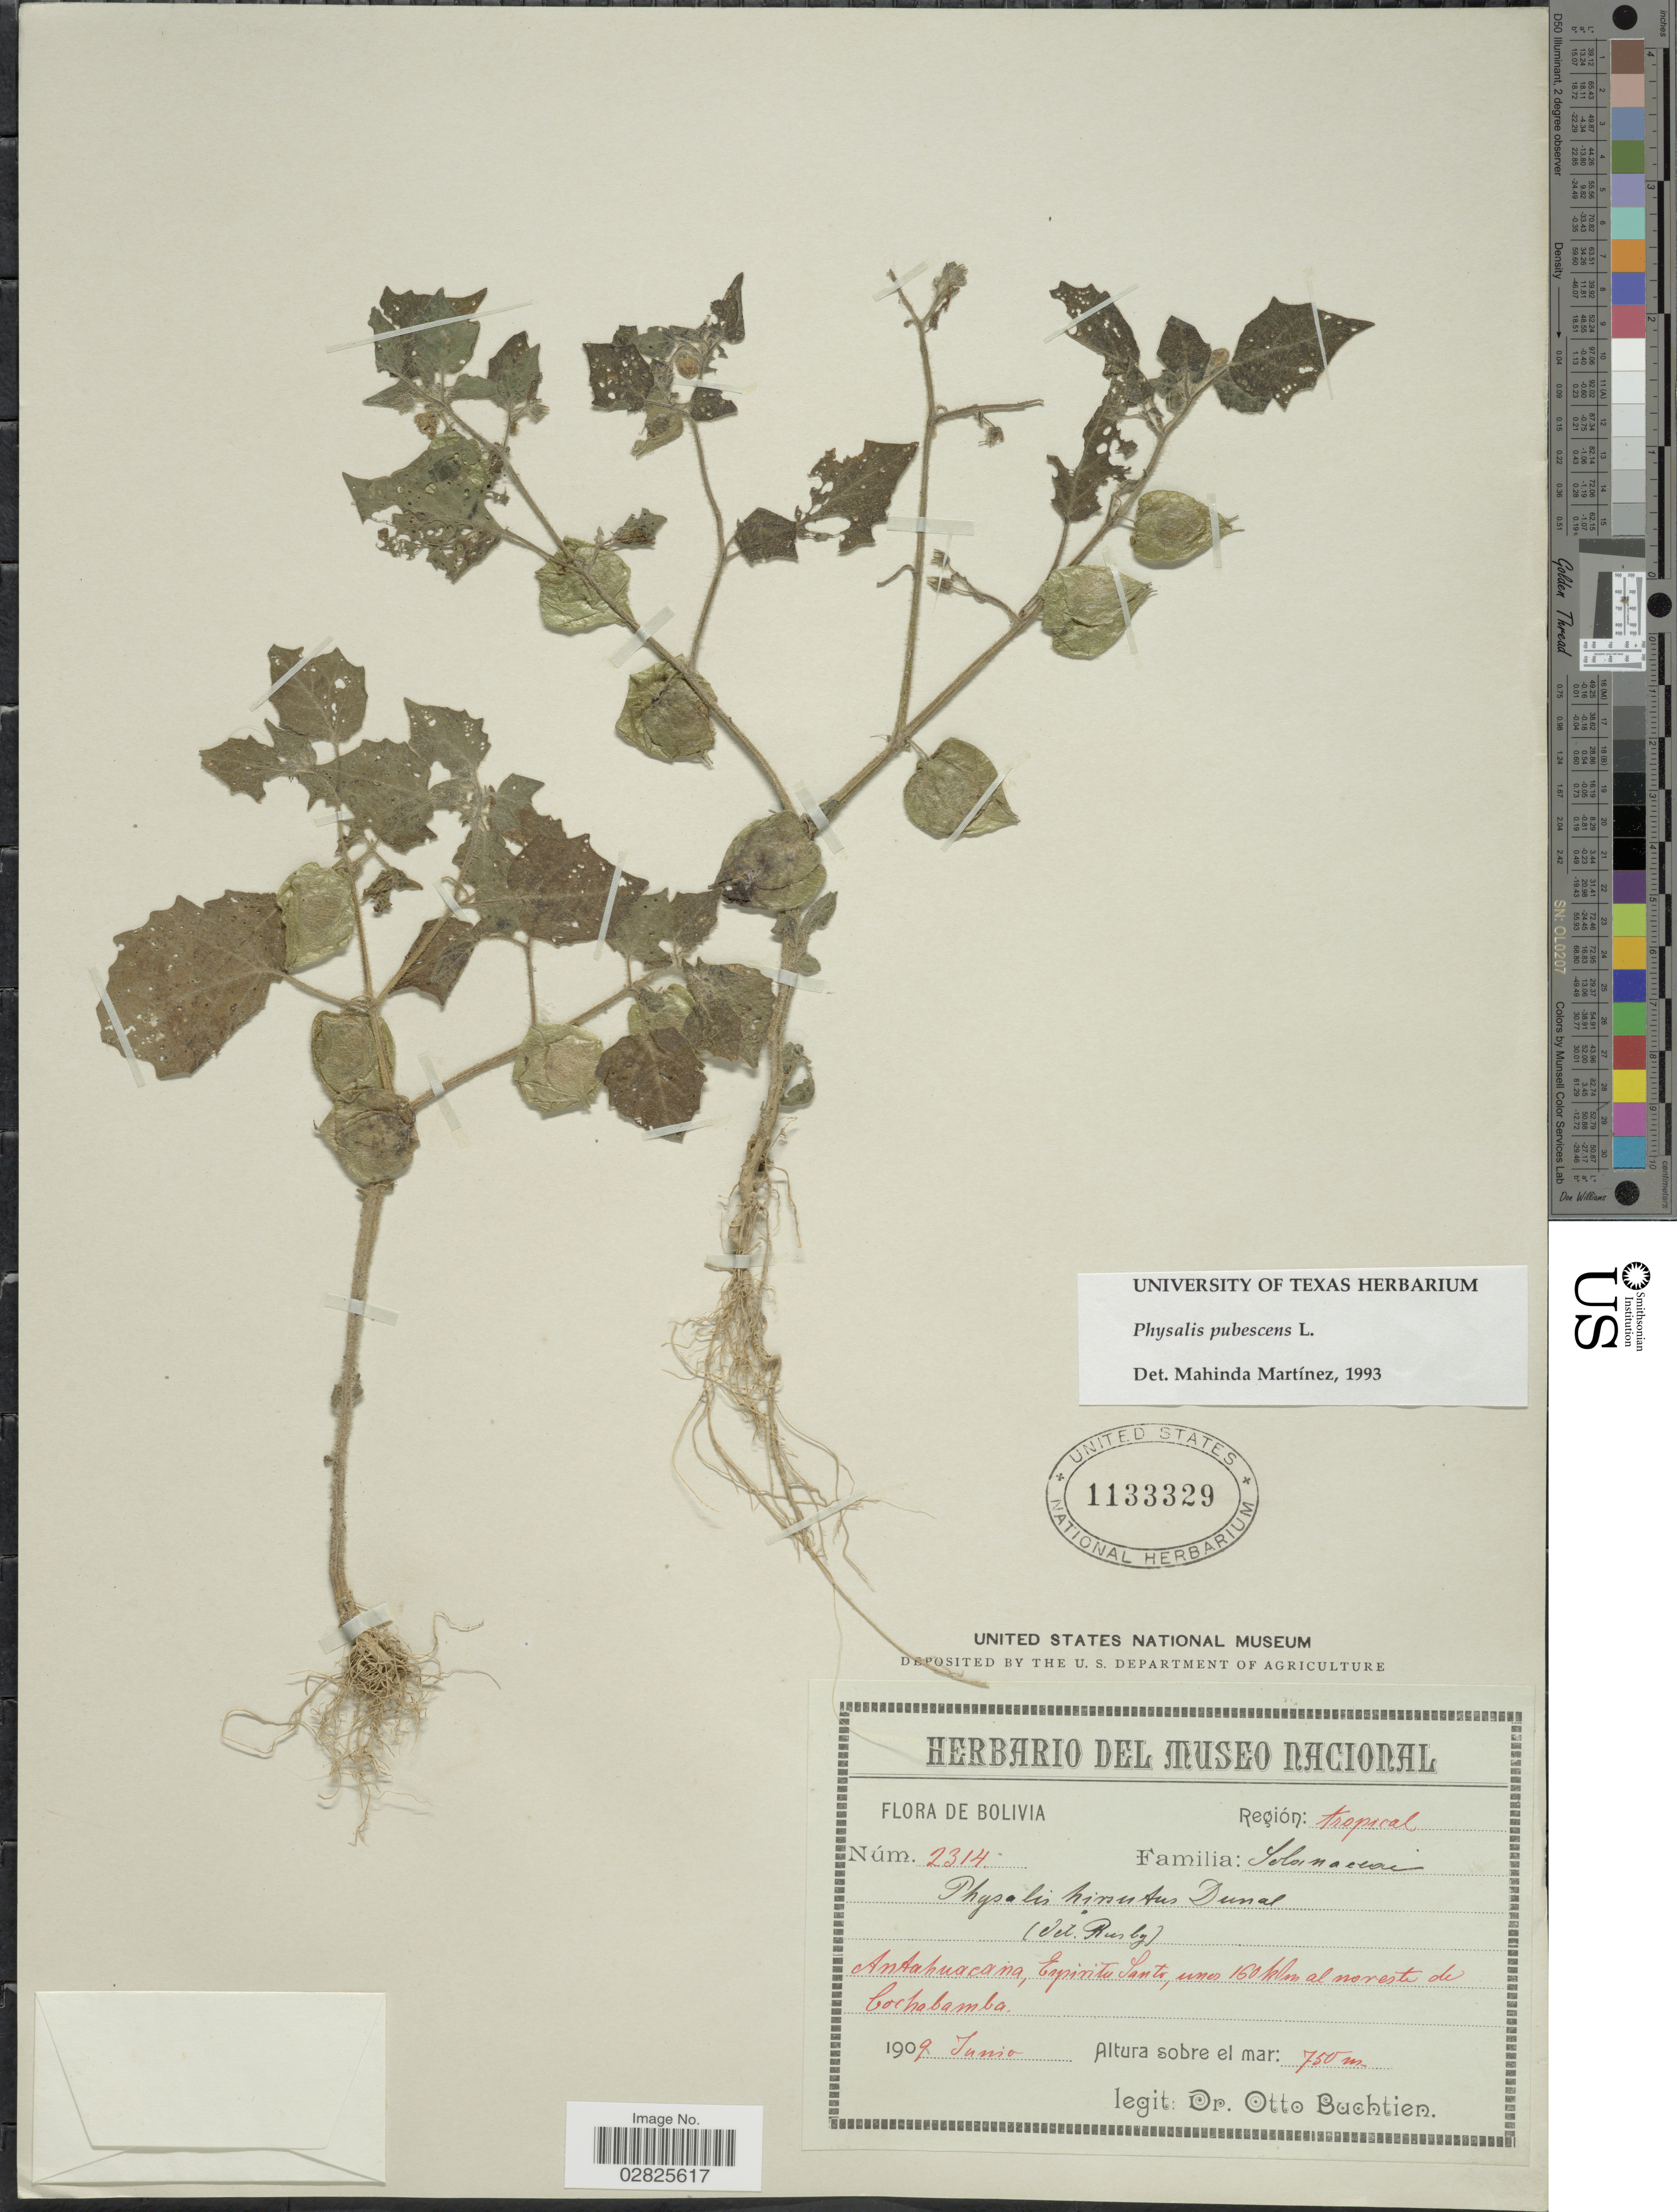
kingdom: Plantae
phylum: Tracheophyta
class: Magnoliopsida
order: Solanales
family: Solanaceae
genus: Physalis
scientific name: Physalis pubescens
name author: L.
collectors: O. Buchtien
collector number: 2314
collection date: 1909-06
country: Bolivia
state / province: Cochabamba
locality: Antahuacana, Espiritu Santo, unes 160 klm al noreste de Cochabamba.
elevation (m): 750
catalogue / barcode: US 1133329